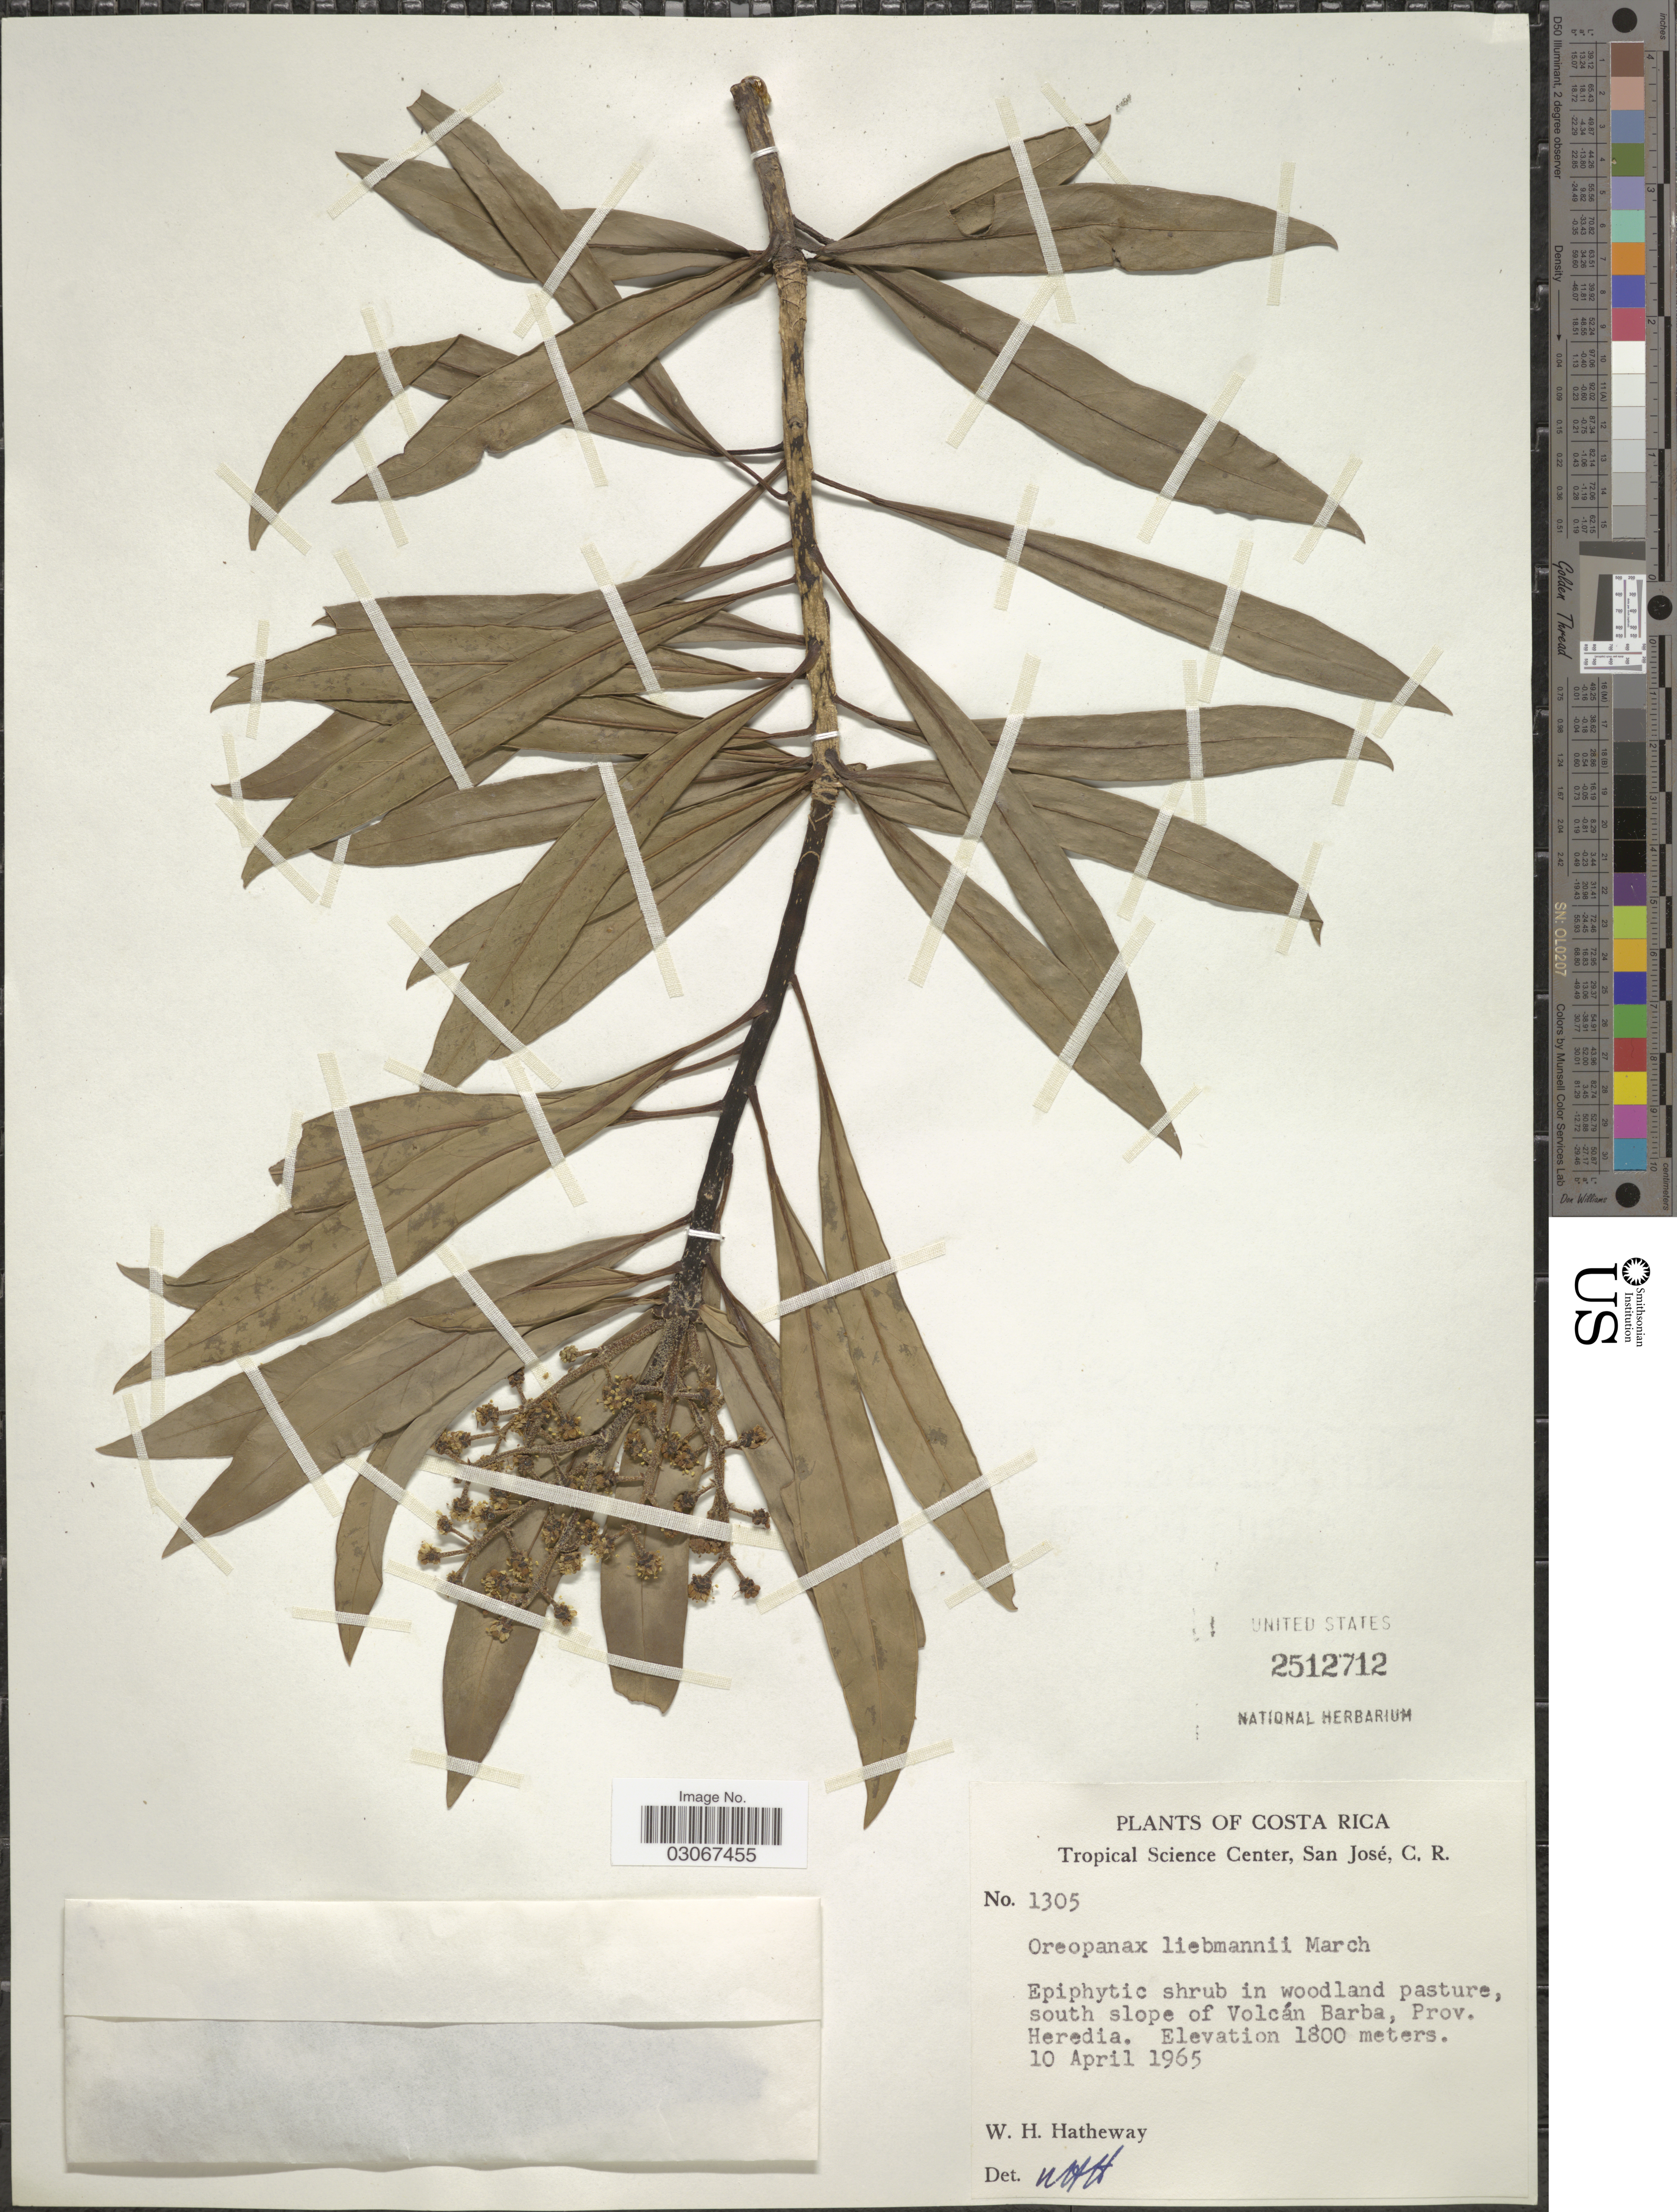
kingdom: Plantae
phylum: Tracheophyta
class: Magnoliopsida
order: Apiales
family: Araliaceae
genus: Oreopanax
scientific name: Oreopanax liebmannii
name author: Marchal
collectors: W. H. Hatheway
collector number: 1305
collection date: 1965-04-10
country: Costa Rica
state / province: Heredia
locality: South slope of Volcán Barba.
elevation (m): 1800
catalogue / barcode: US 2512712